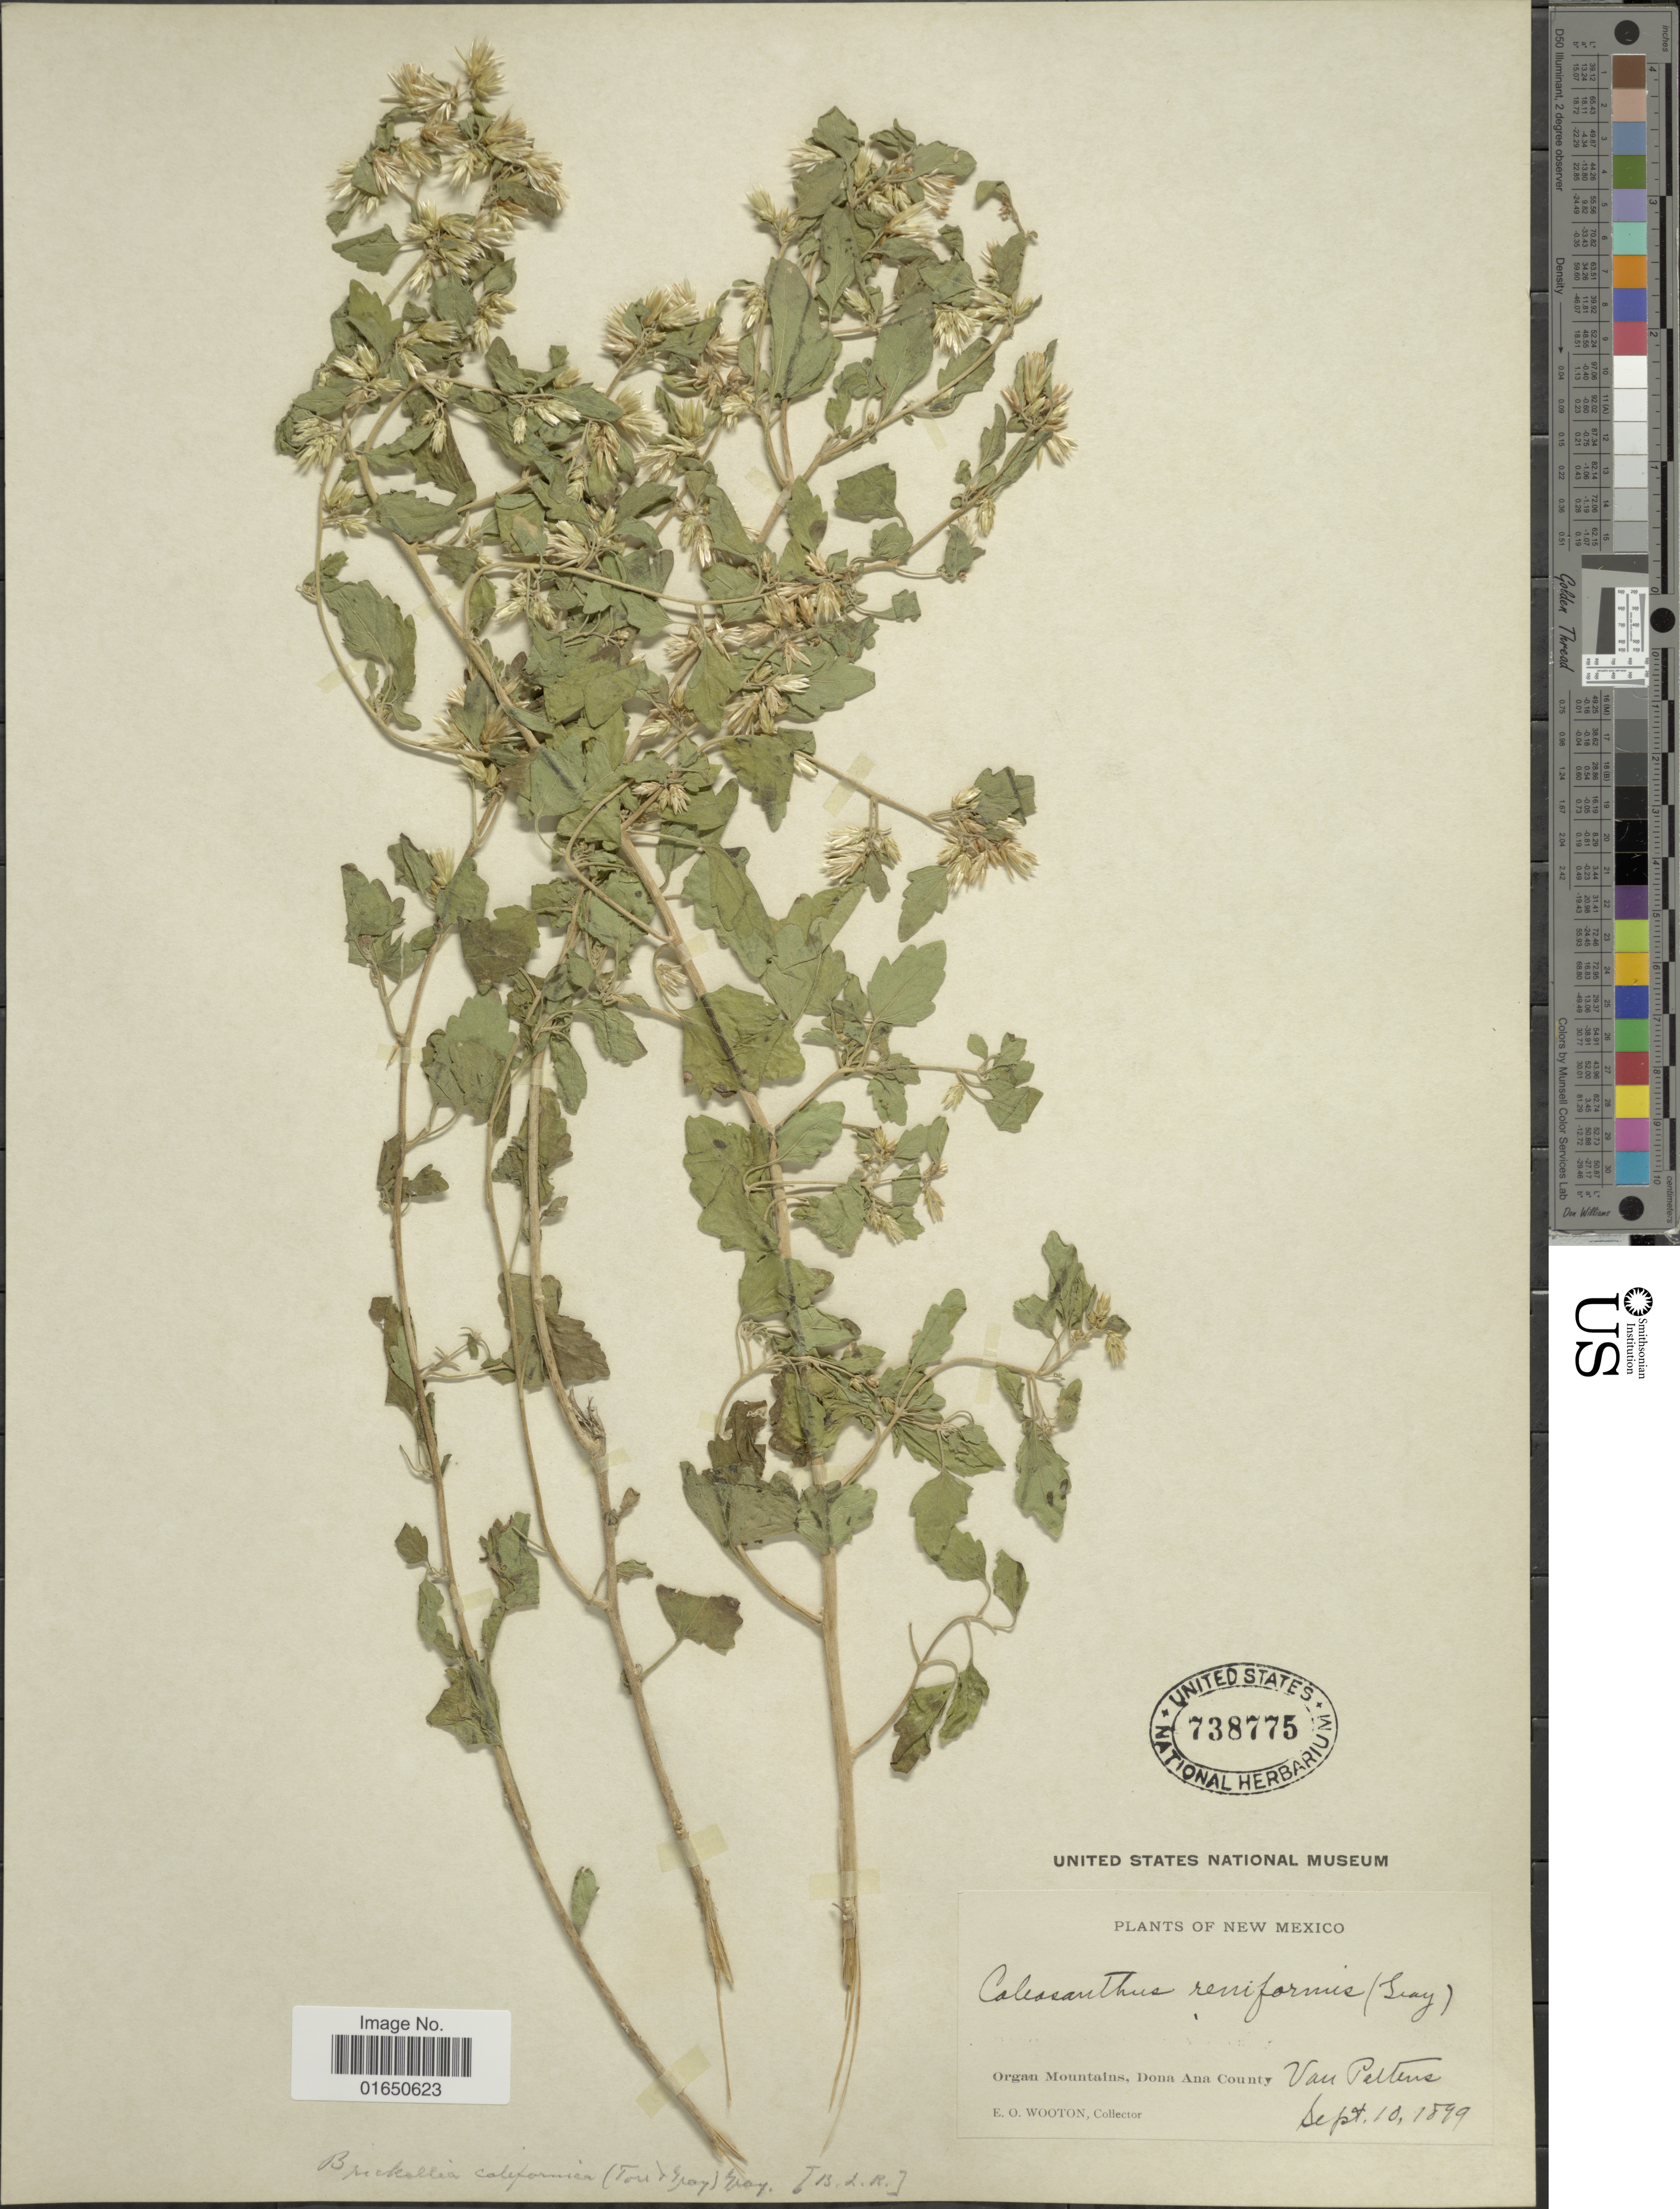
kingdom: Plantae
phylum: Tracheophyta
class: Magnoliopsida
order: Asterales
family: Asteraceae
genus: Brickellia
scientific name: Brickellia californica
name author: (Torr. & A. Gray) A. Gray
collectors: E. O. Wooton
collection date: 1899-09-10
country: United States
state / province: New Mexico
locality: Organ Mountains, Dona Ana County. Van Pattens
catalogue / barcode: US 738775